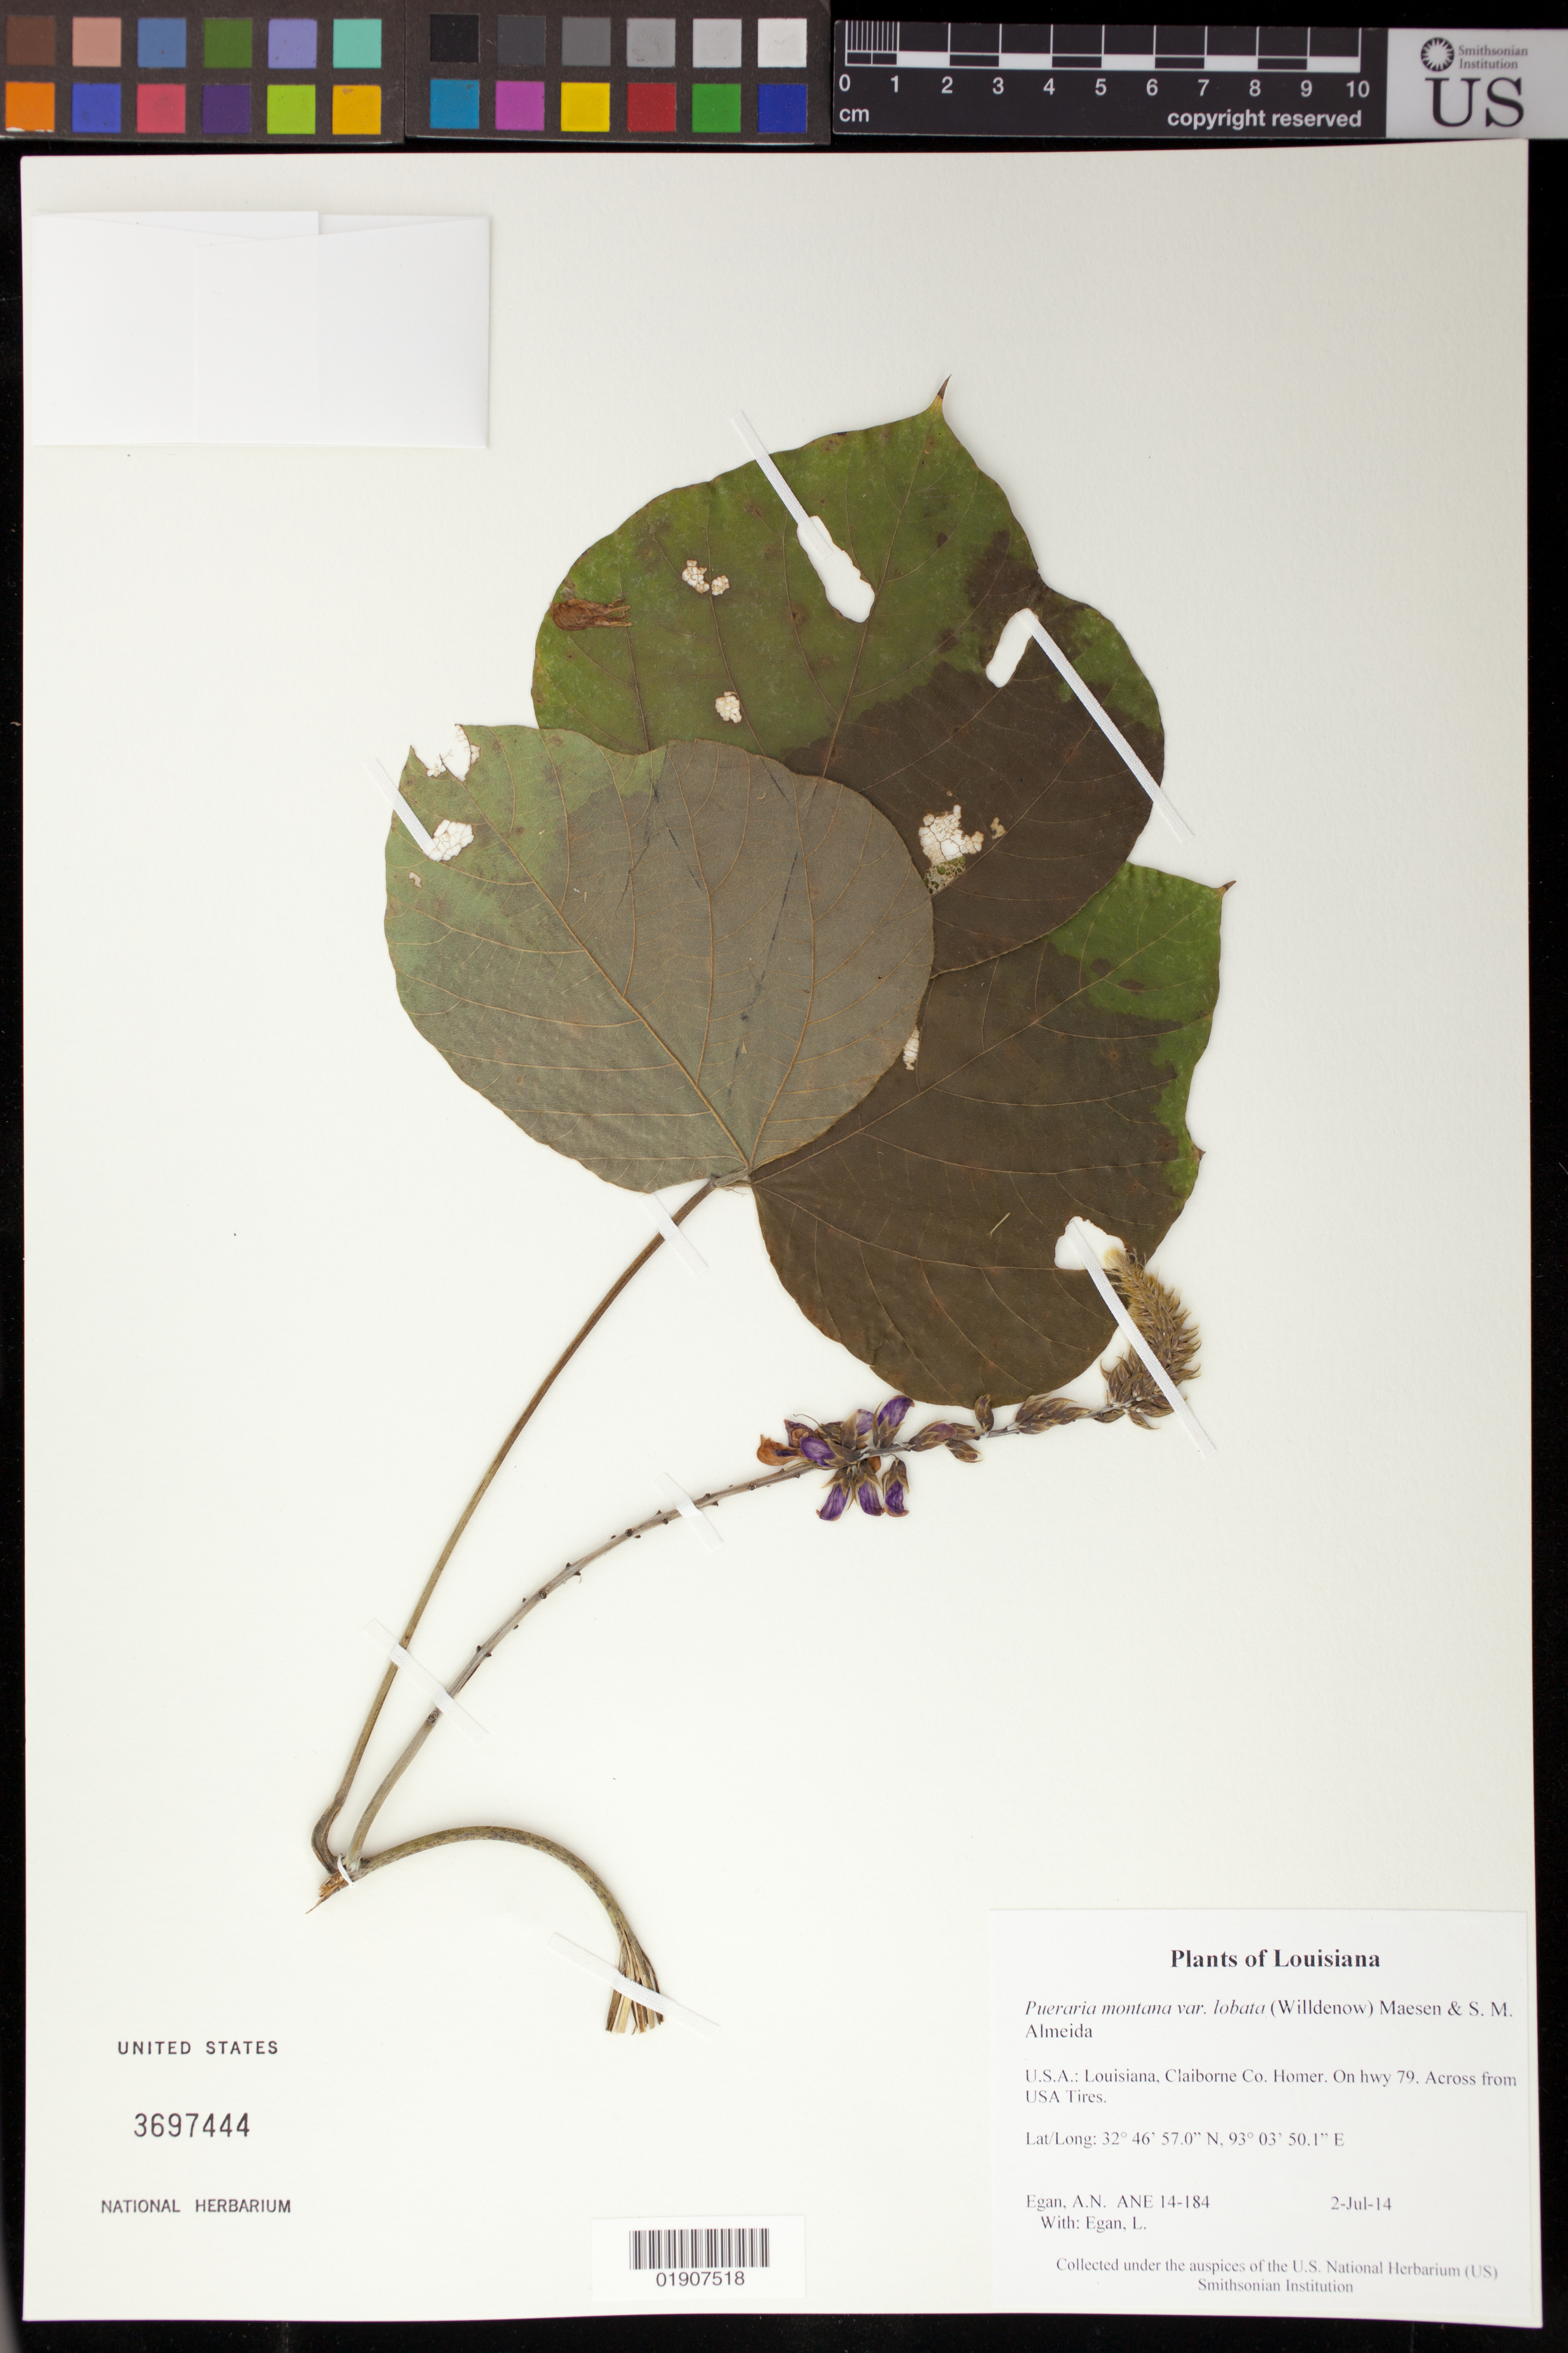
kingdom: Plantae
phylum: Tracheophyta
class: Magnoliopsida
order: Fabales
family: Fabaceae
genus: Pueraria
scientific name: Pueraria montana var. lobata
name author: (Willd.) Maesen & S.M. Almeida ex Sanjappa & Pradeep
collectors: A. N. Egan & L. Egan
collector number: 14-184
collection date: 2014-07-02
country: United States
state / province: Louisiana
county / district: Claiborne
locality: Homer. On hwy 79. Across from USA Tires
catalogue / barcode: US 3697444